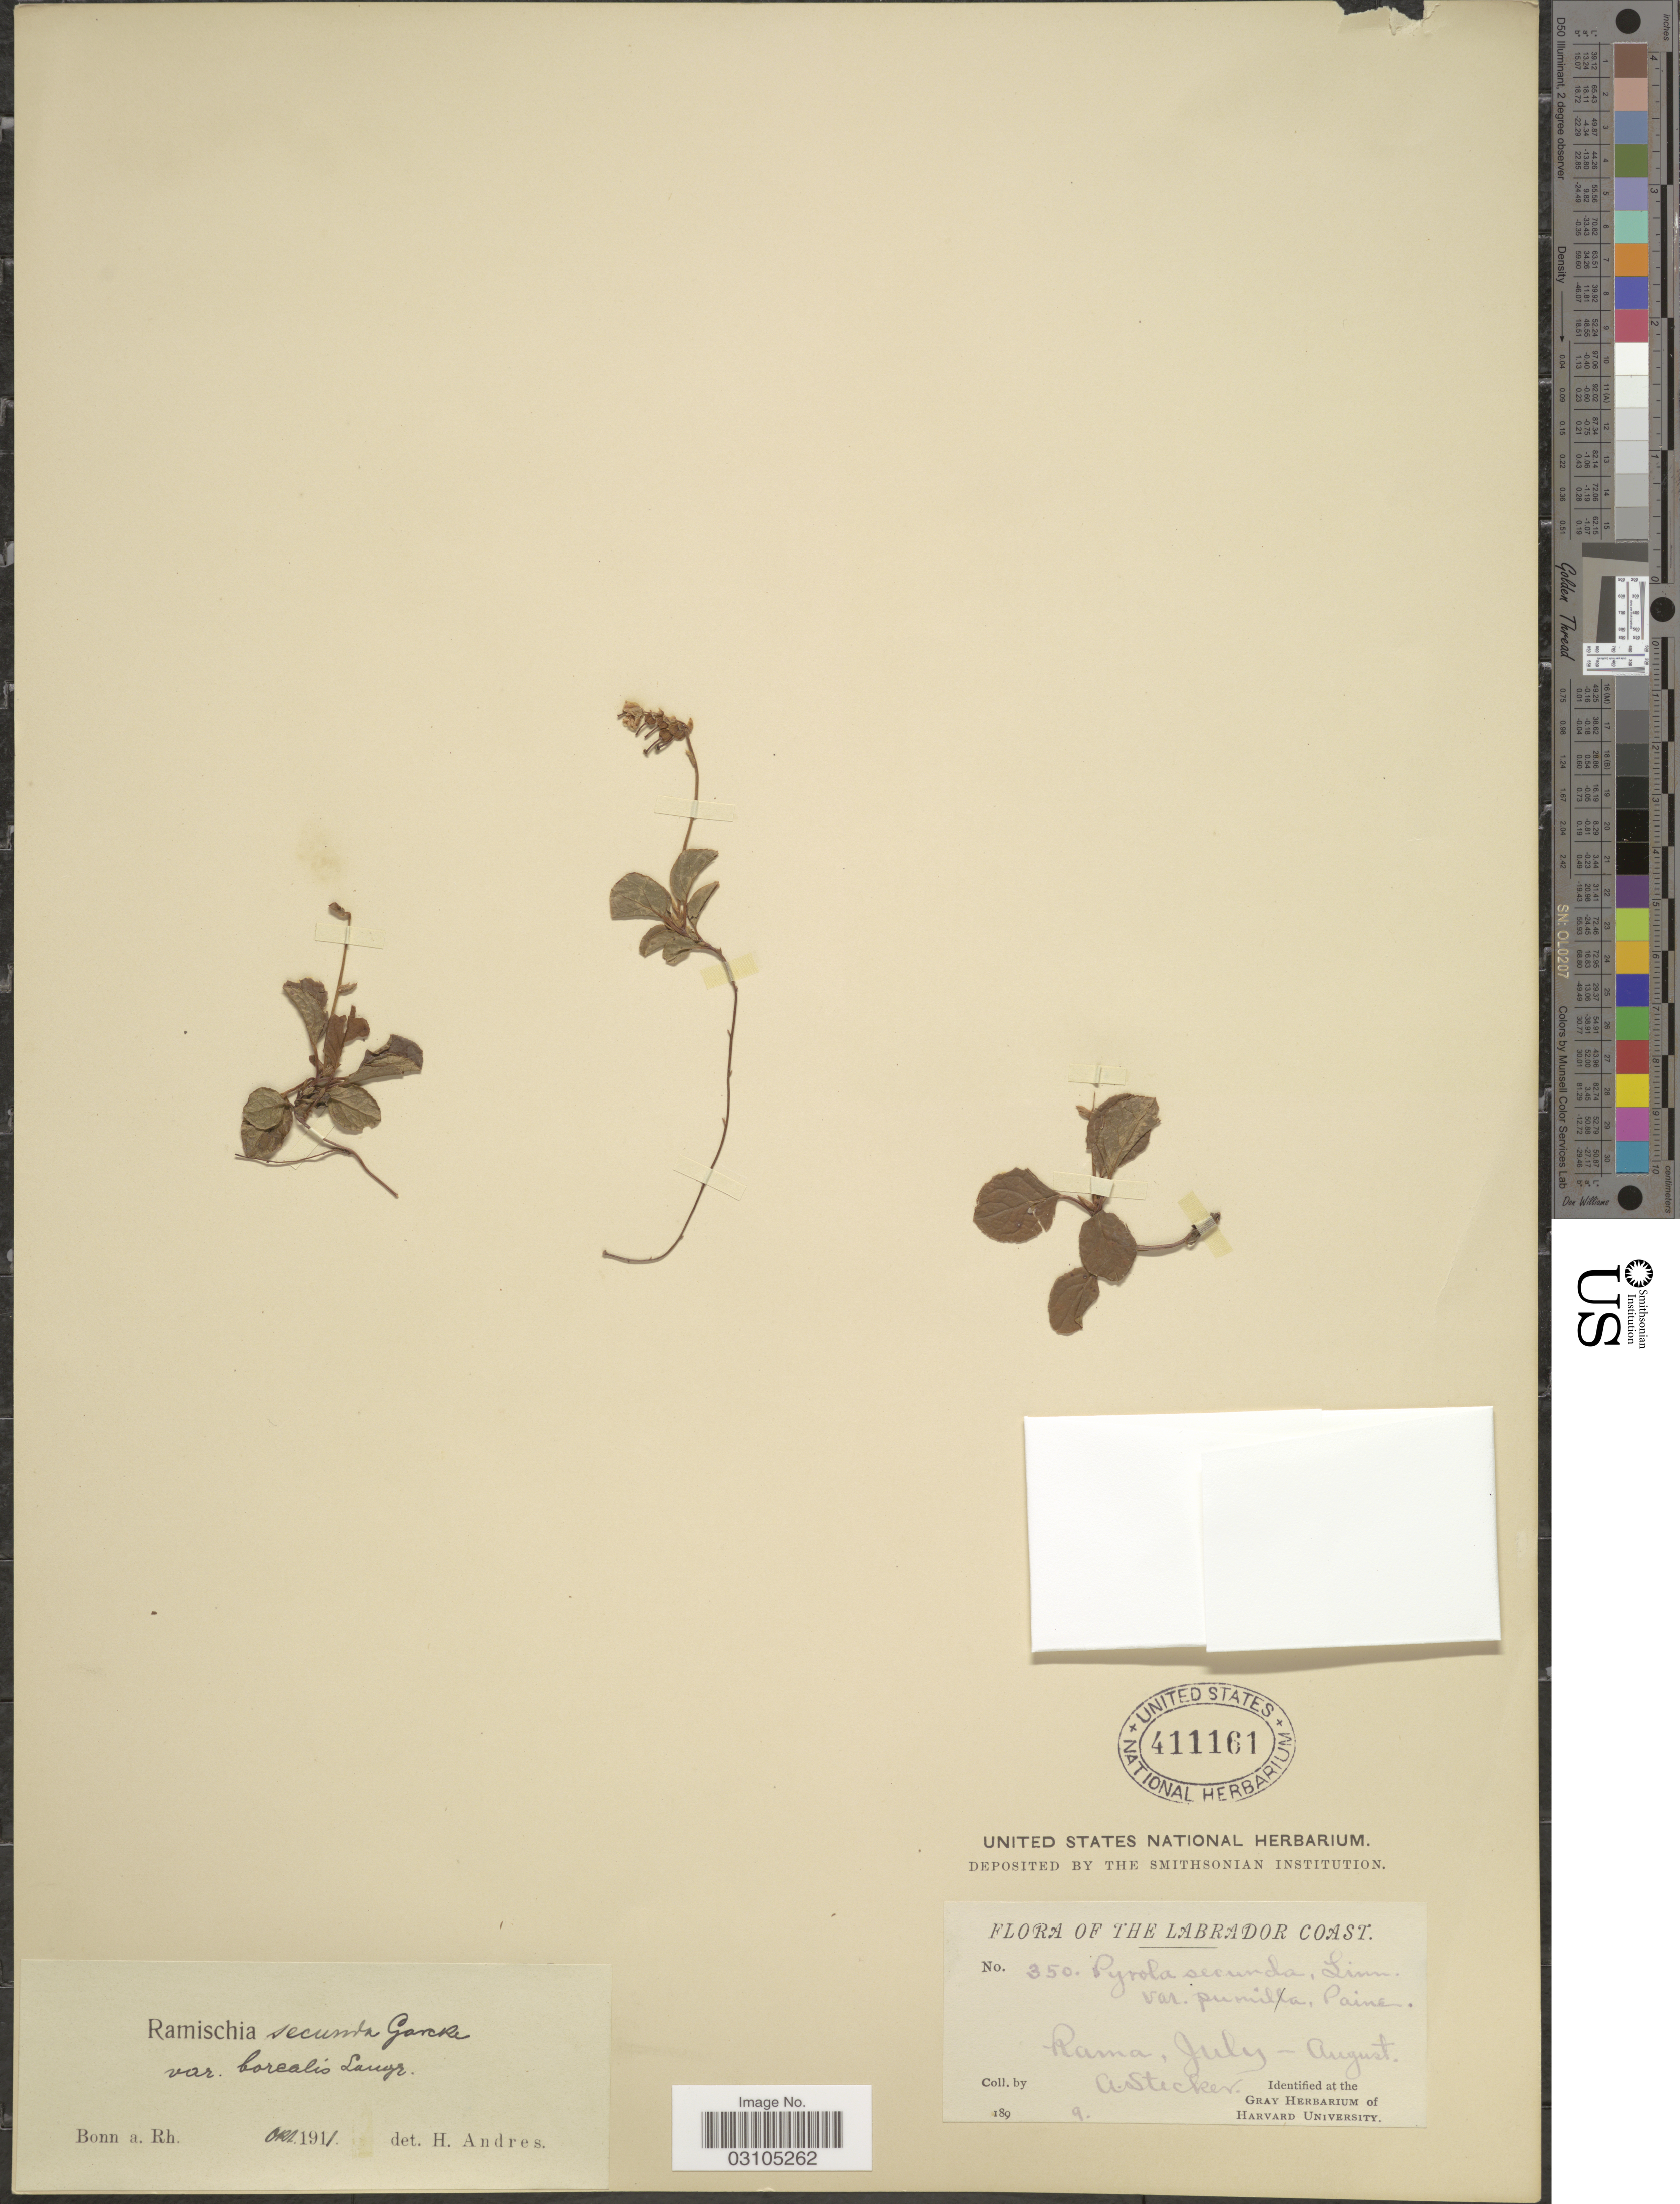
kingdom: Plantae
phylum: Tracheophyta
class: Magnoliopsida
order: Ericales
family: Ericaceae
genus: Orthilia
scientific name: Orthilia secunda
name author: (L.) House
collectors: A. Stecker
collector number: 350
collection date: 1899-07/1899-08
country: Canada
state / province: Newfoundland and Labrador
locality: Labrador Coast. Rama.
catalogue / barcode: US 411161